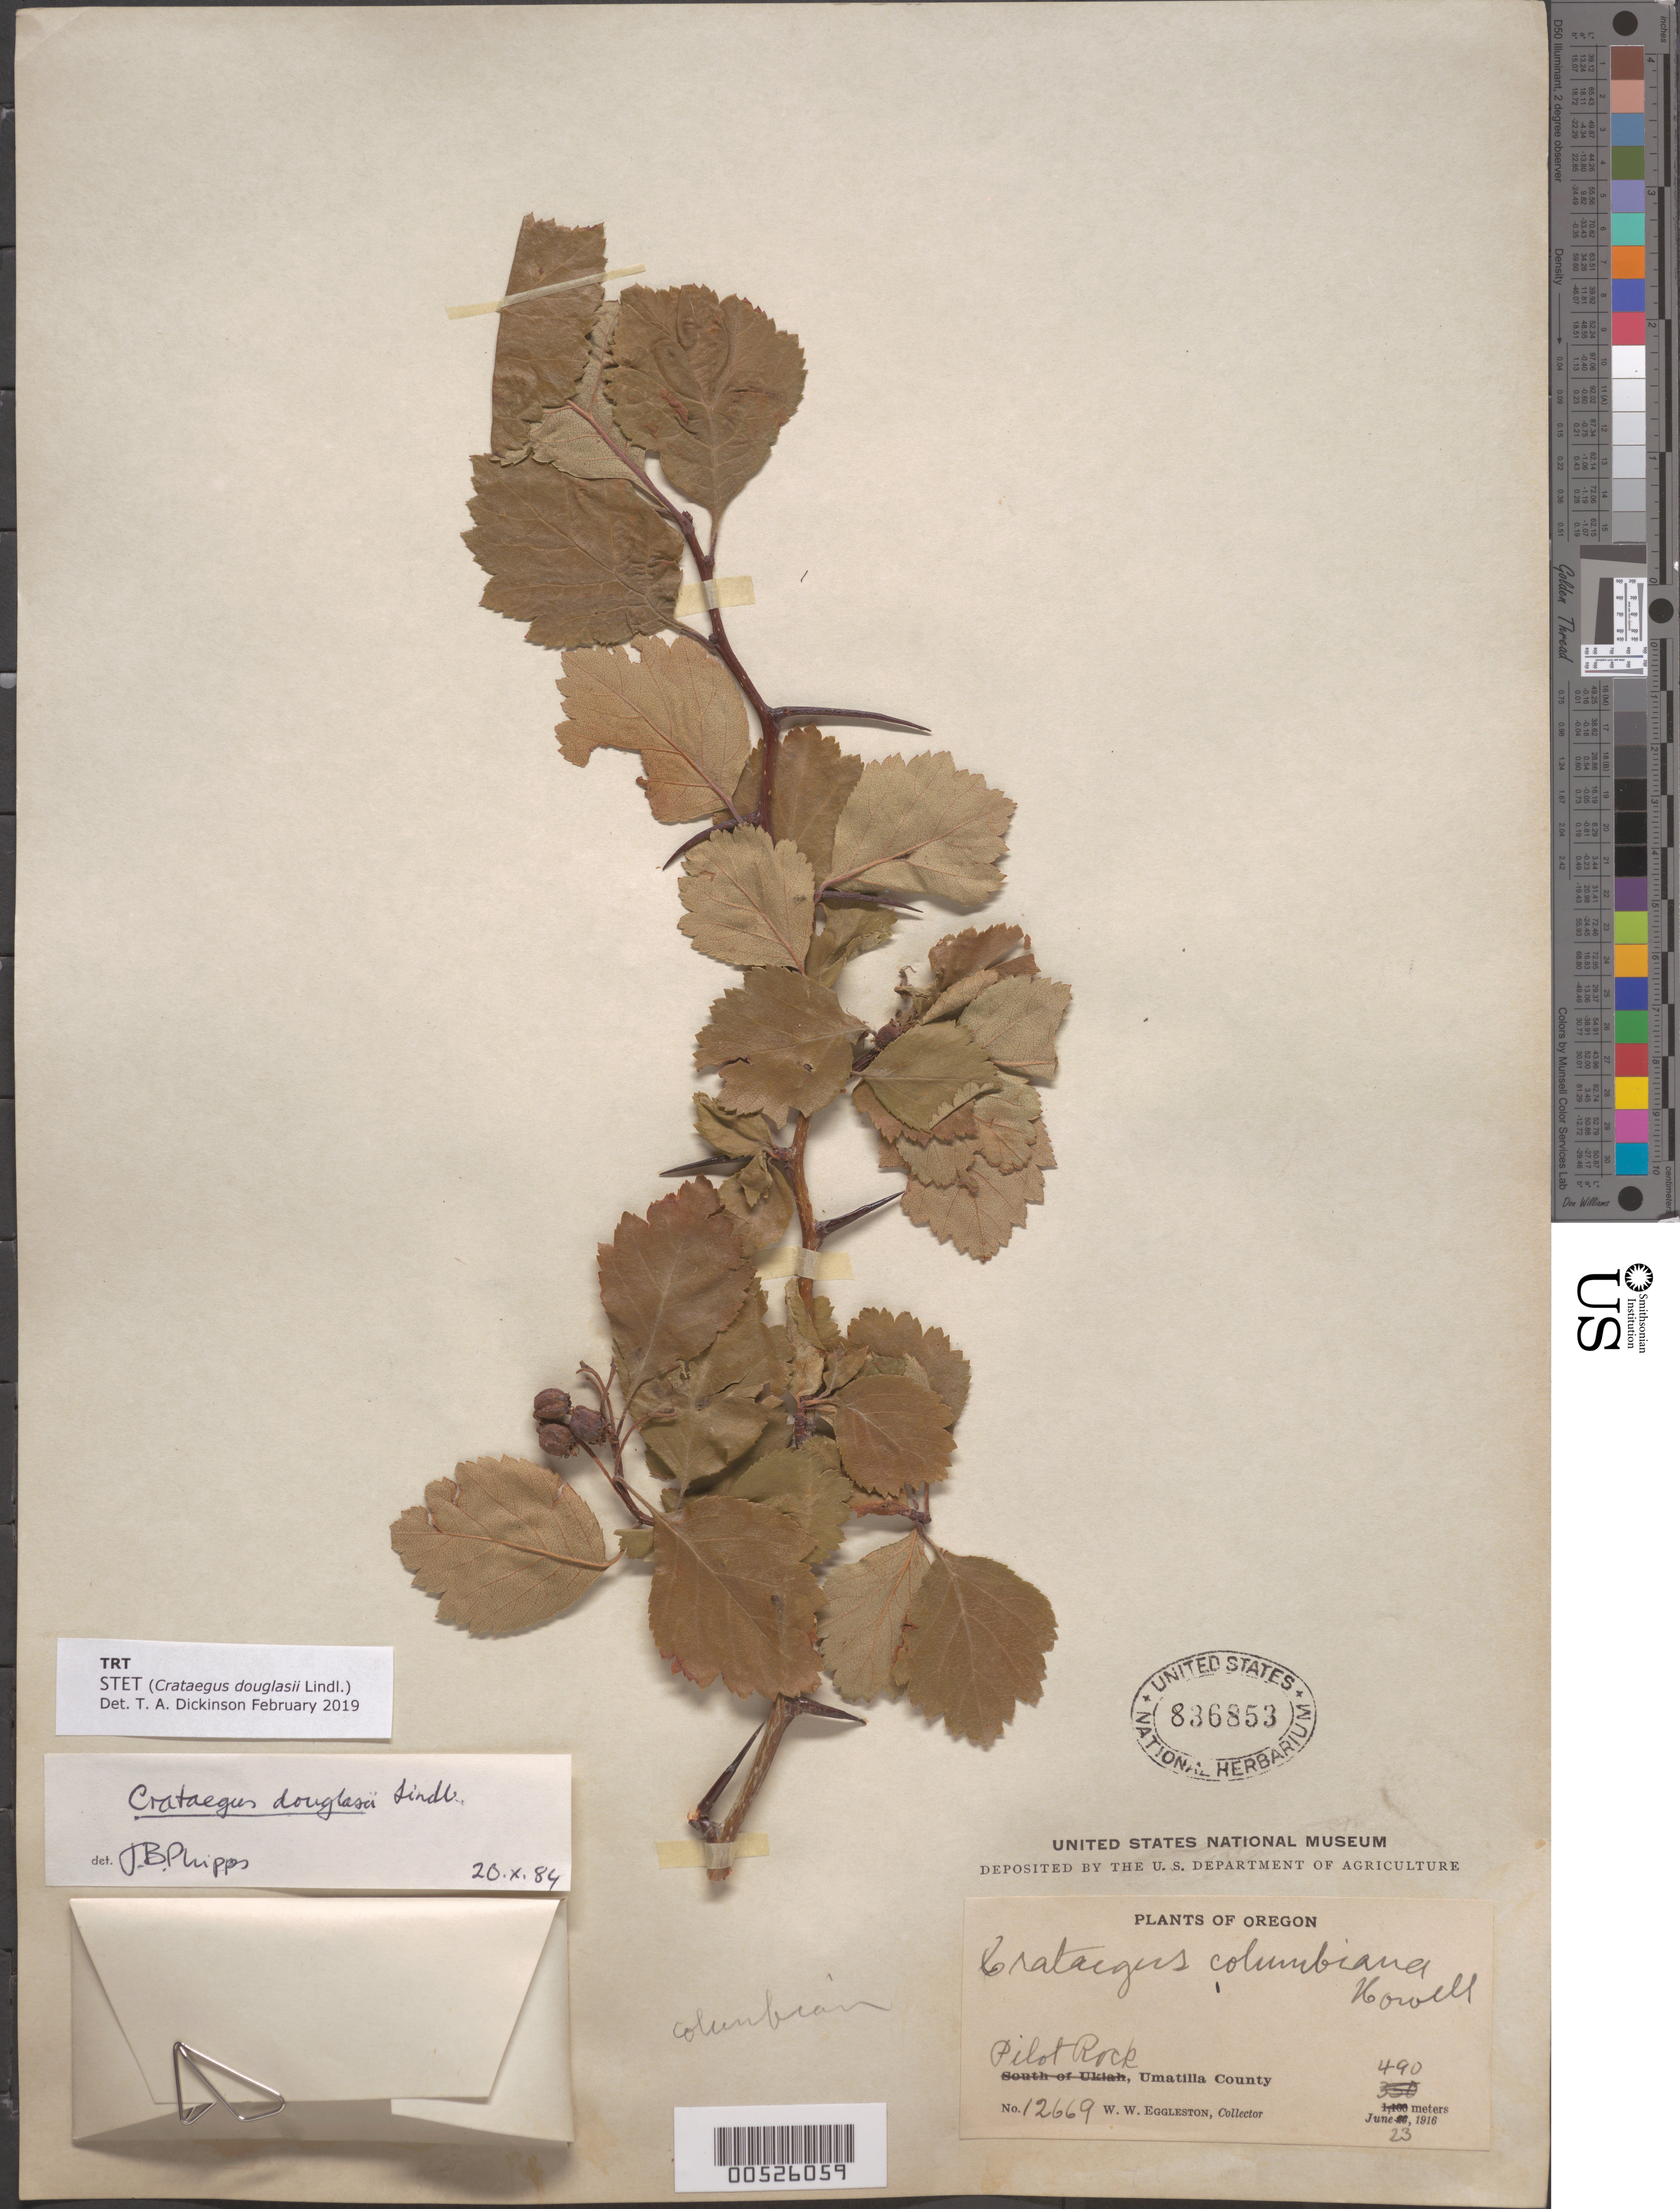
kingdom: Plantae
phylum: Tracheophyta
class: Magnoliopsida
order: Rosales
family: Rosaceae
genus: Crataegus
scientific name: Crataegus douglasii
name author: Lindl.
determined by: Phipps, James B., (UWO), University of Western Ontario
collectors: W. W. Eggleston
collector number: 12669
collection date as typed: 23 Jun 1916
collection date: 1916-06-23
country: United States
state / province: Oregon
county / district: Umatilla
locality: Pilot Rock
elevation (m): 490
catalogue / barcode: US 836853